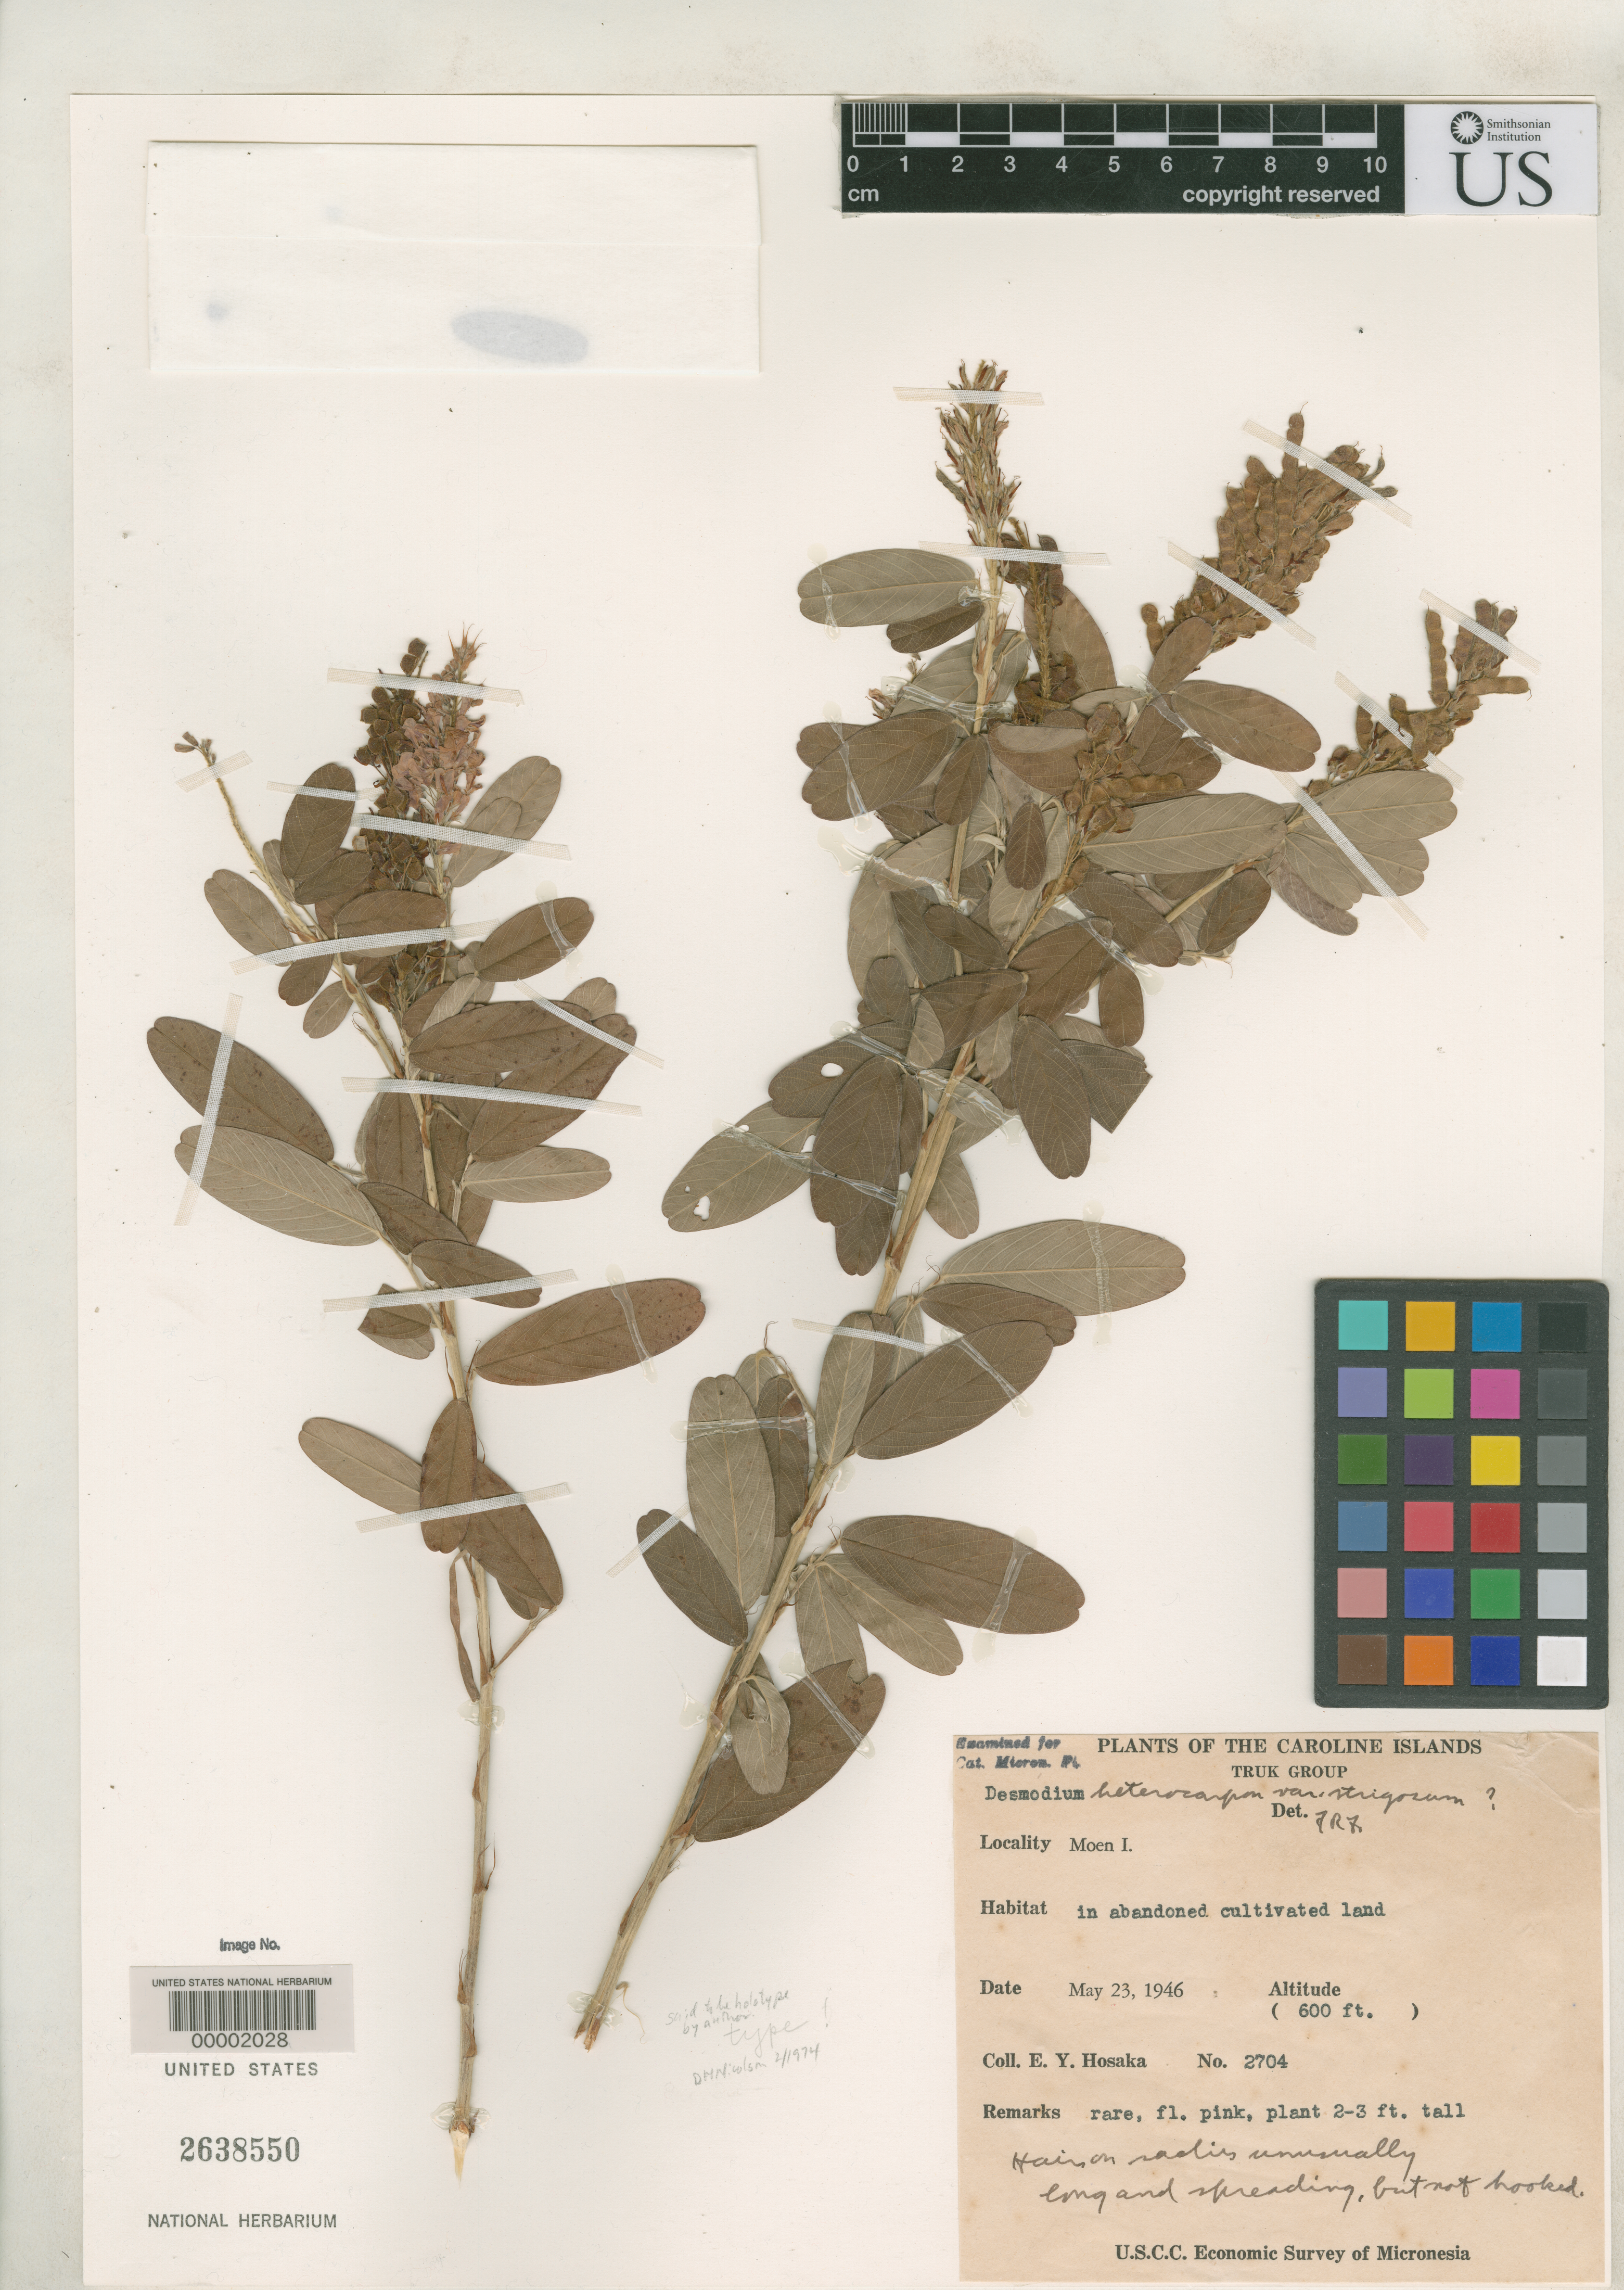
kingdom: Plantae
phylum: Tracheophyta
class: Magnoliopsida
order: Fabales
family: Fabaceae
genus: Desmodium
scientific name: Desmodium heterocarpum var. substrigosum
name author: Meeuwen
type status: Holotype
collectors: E. Y. Hosaka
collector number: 2704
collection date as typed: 23 May 1946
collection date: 1946-05-23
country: Micronesia, Federated States of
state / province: Truk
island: Moen [Wono]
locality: Alt. 600 ft.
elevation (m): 183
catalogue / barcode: US 2638550